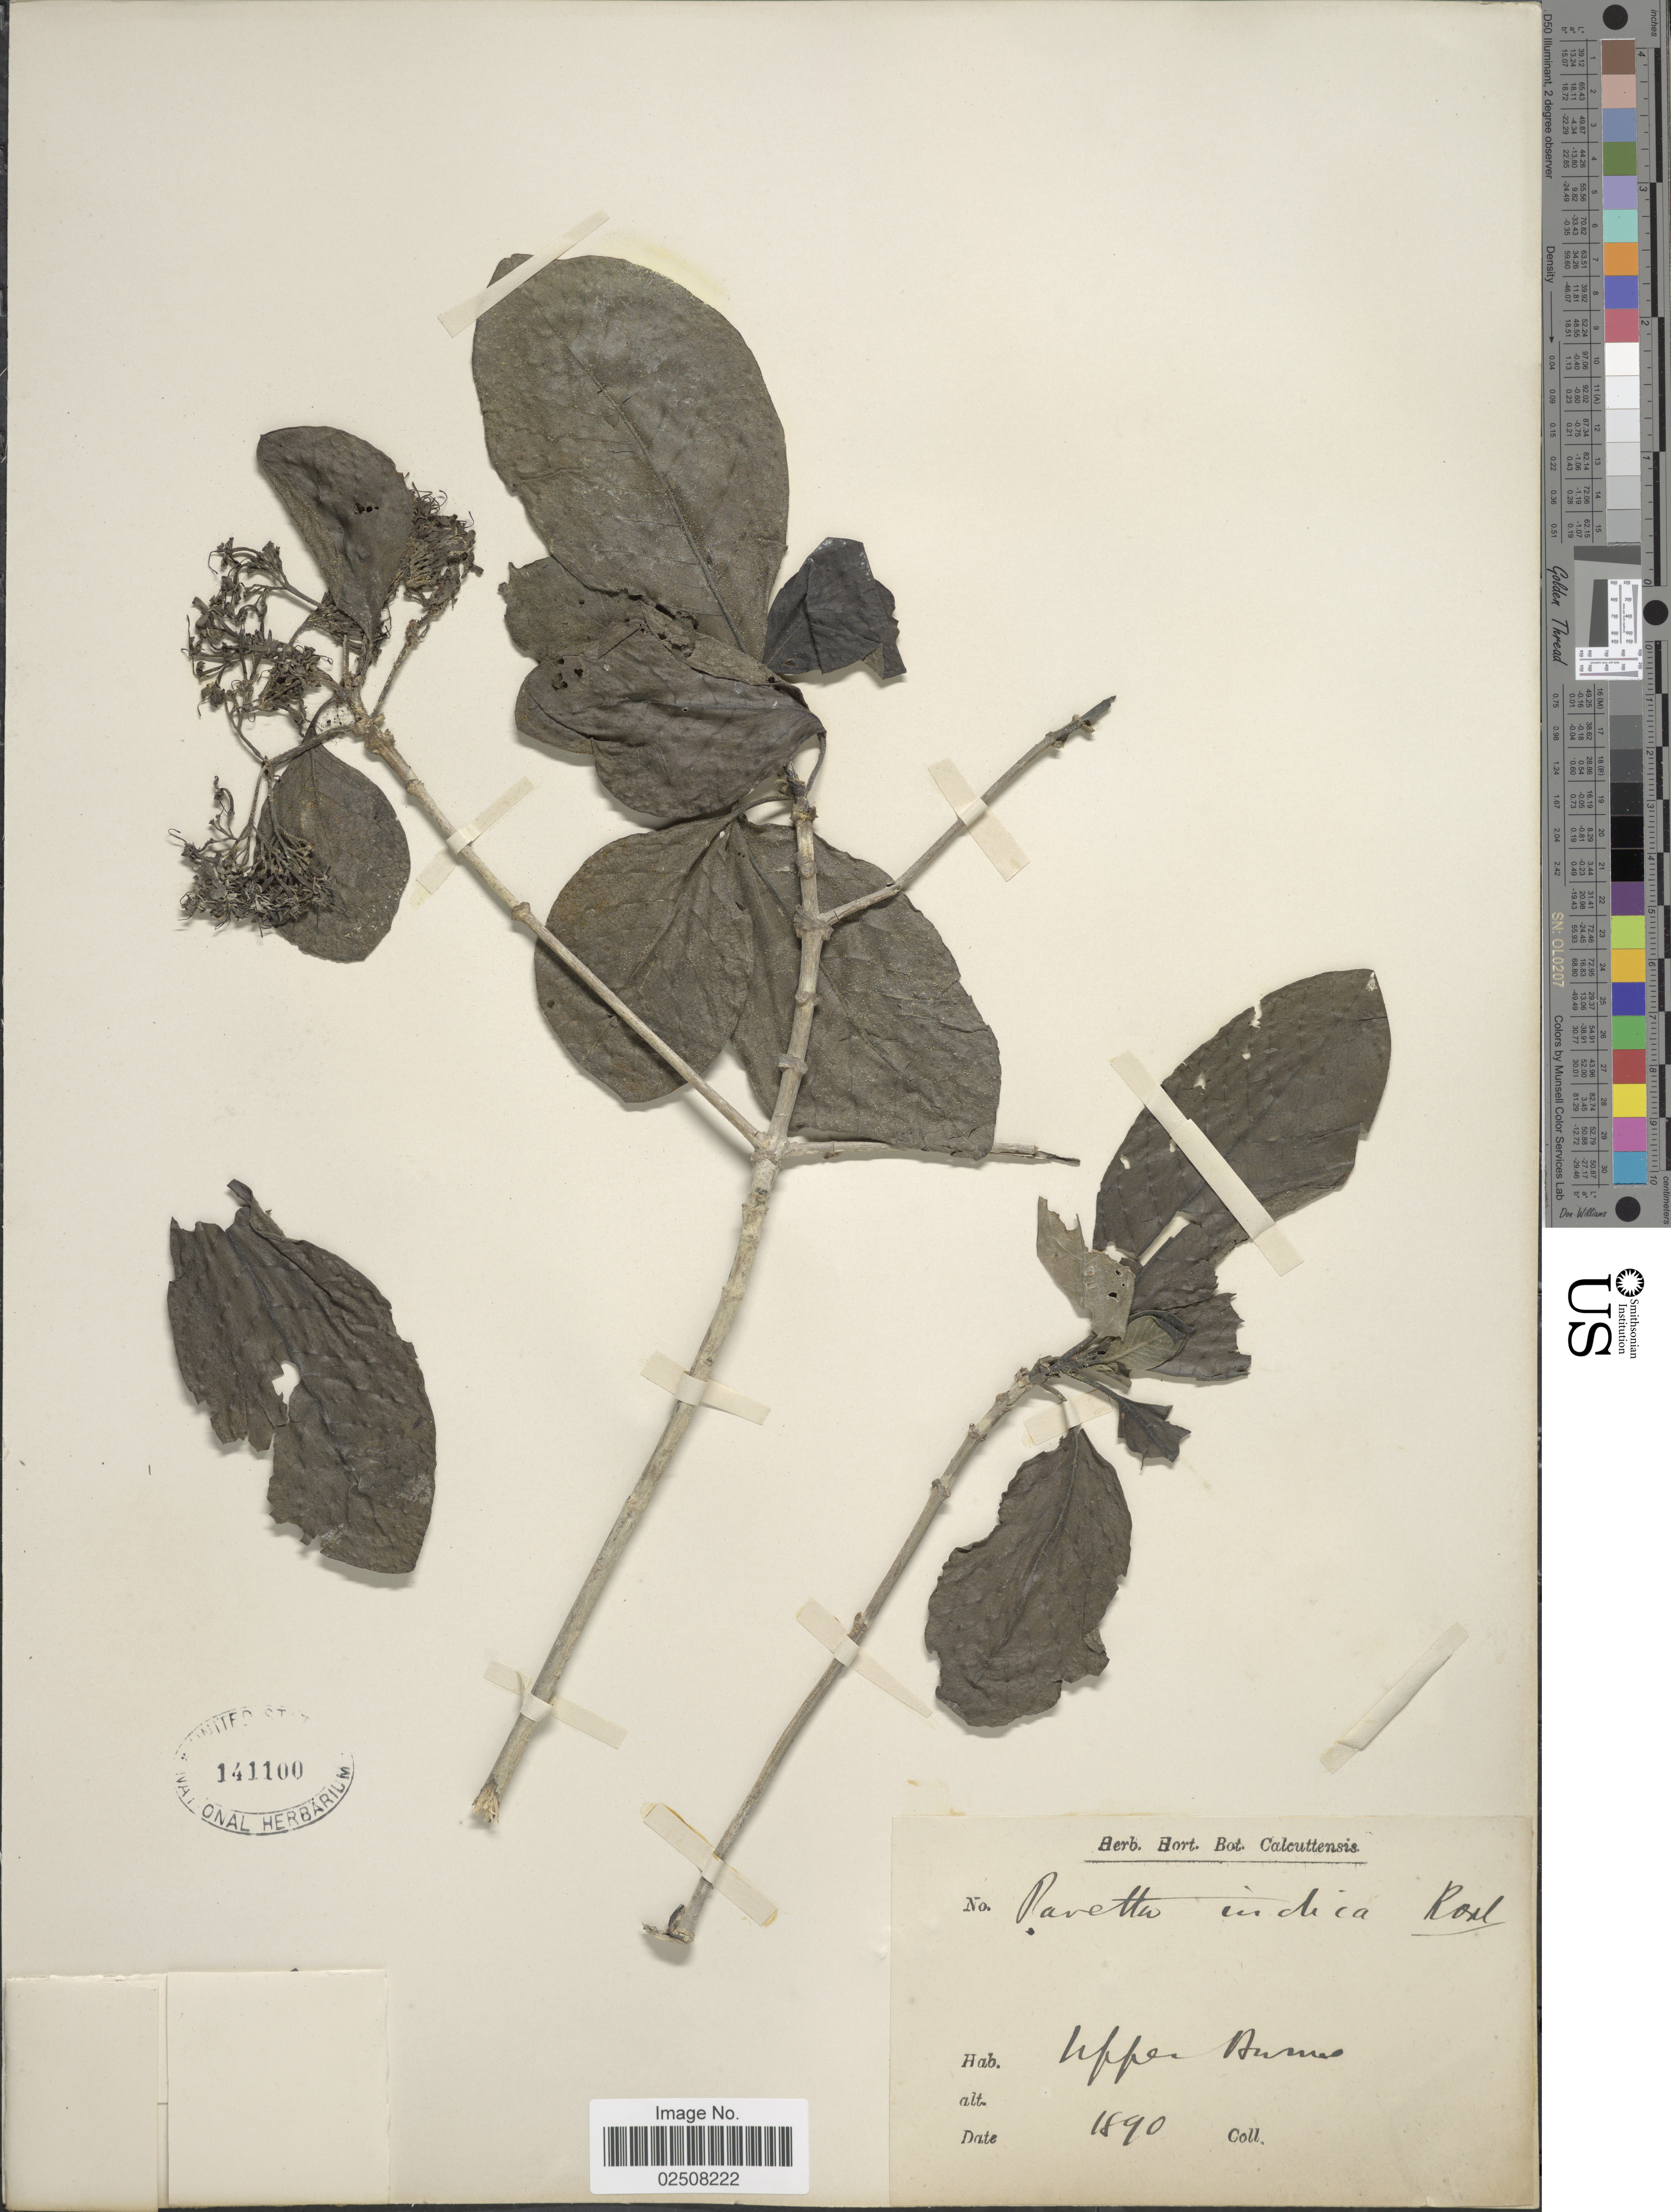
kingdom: Plantae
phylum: Tracheophyta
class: Magnoliopsida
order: Gentianales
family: Rubiaceae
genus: Pavetta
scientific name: Pavetta indica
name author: L.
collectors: ex Herb. Hort. Bot. Calcuttensis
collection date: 1890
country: Indonesia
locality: Upper [illegible text]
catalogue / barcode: US 141100